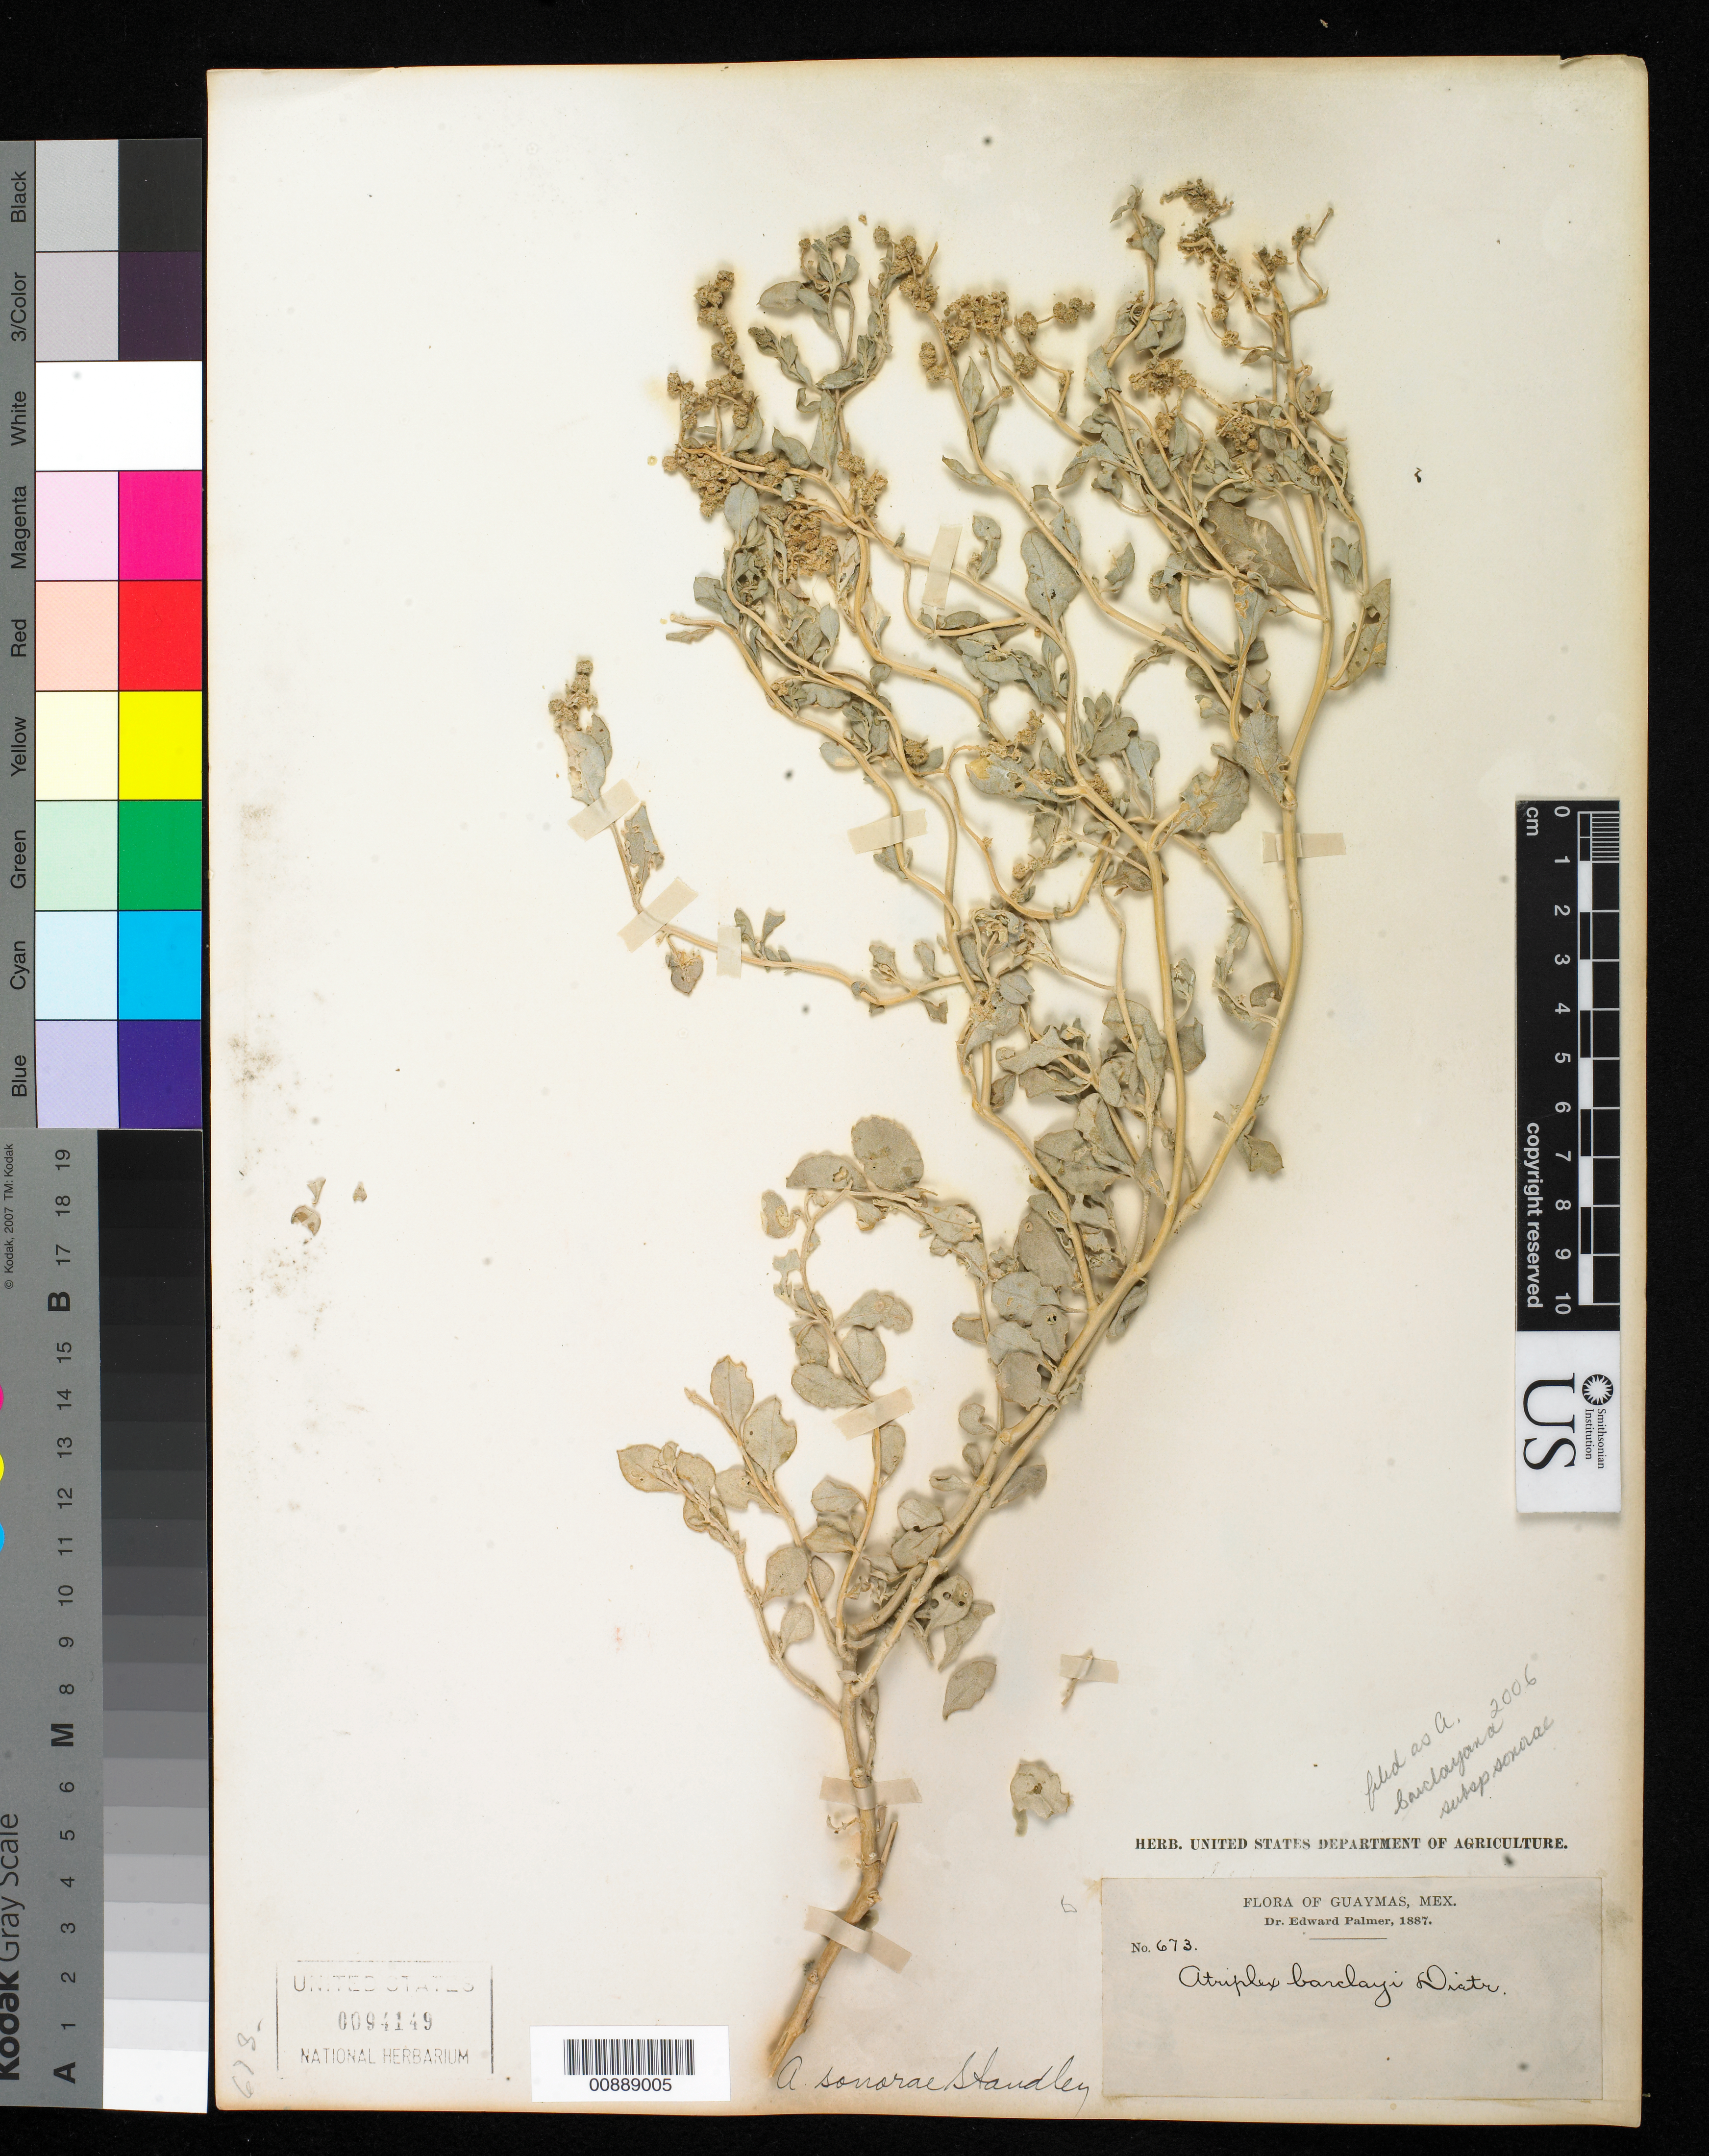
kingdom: Plantae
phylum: Tracheophyta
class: Magnoliopsida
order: Caryophyllales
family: Amaranthaceae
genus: Atriplex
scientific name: Atriplex barclayana subsp. sonorae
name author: (Standl.) H.M. Hall & Clem.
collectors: E. Palmer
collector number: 673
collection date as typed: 1887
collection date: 1887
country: Mexico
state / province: Sonora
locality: Guaymas, Sonora.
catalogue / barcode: US 94149